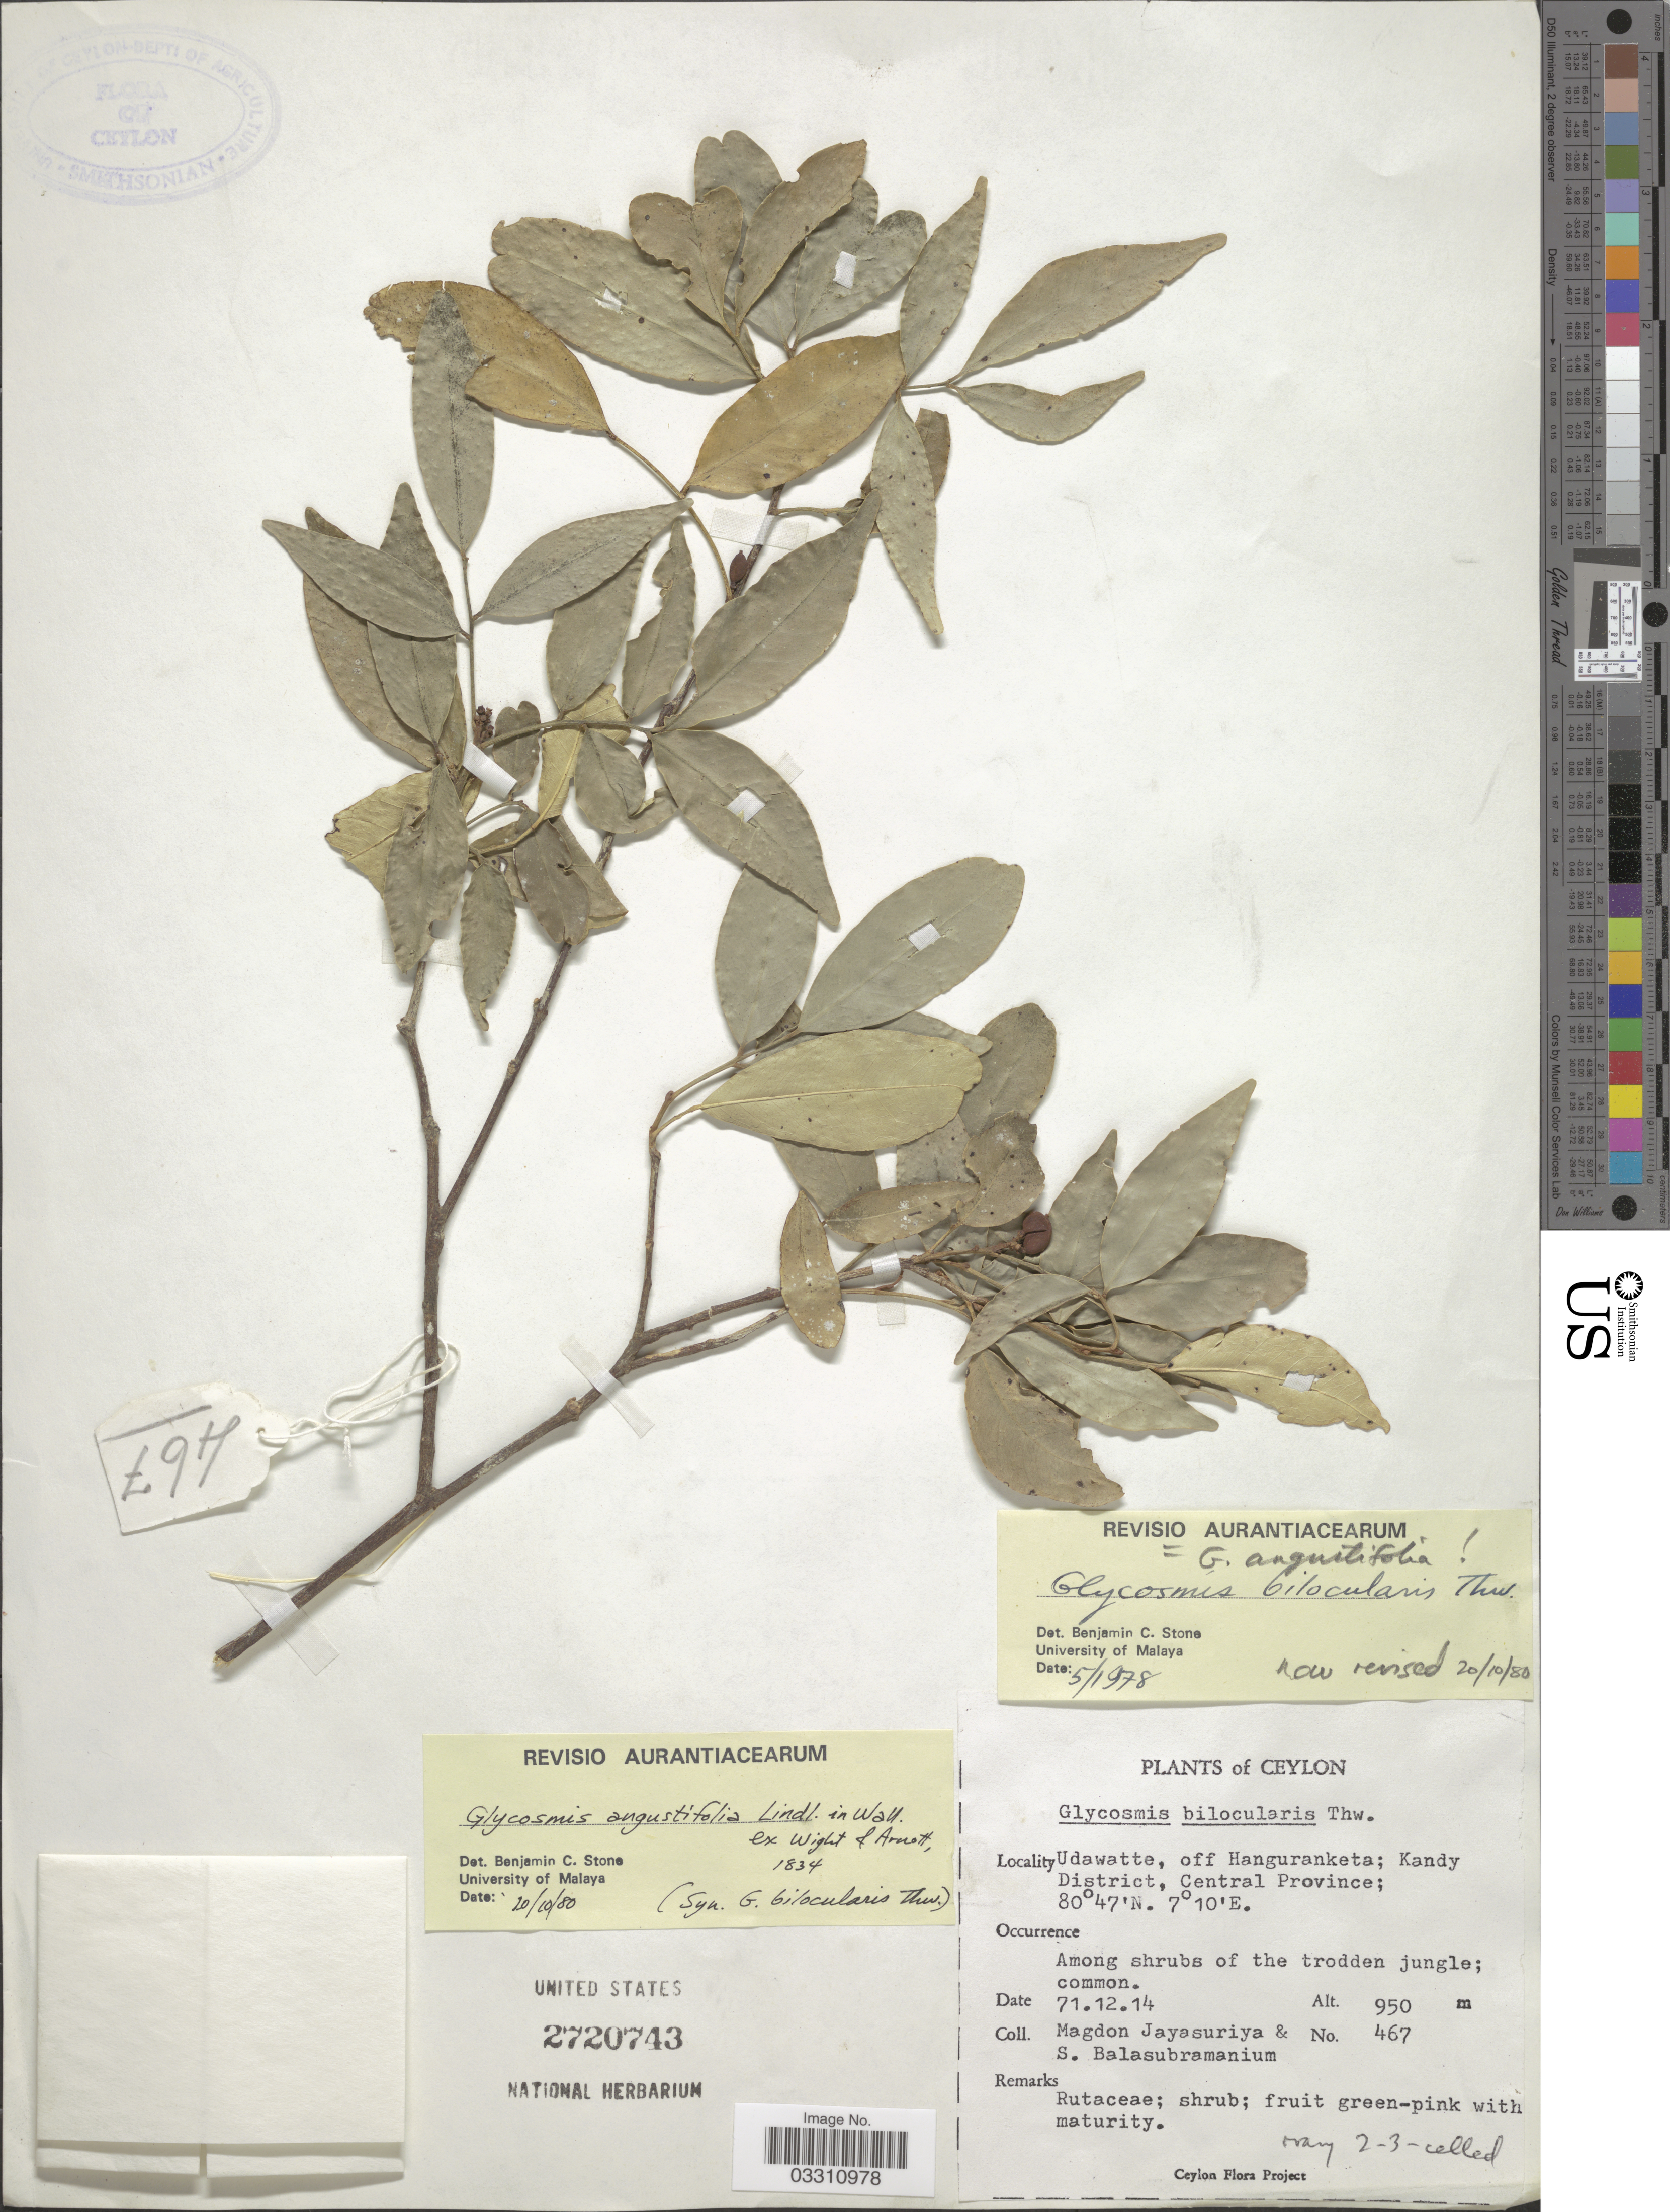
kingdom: Plantae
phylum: Tracheophyta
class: Magnoliopsida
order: Sapindales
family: Rutaceae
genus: Glycosmis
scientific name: Glycosmis angustifolia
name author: Lindl. ex Wight & Arn.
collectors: A. H. Jayasuriya & S. Balasubramanium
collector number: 467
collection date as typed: Transcribed d/m/y: 14/12/71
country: Sri Lanka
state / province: Central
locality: Ceylon, Udawatte, off Hanguranketa; Kandy District.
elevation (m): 950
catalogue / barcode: US 2720743